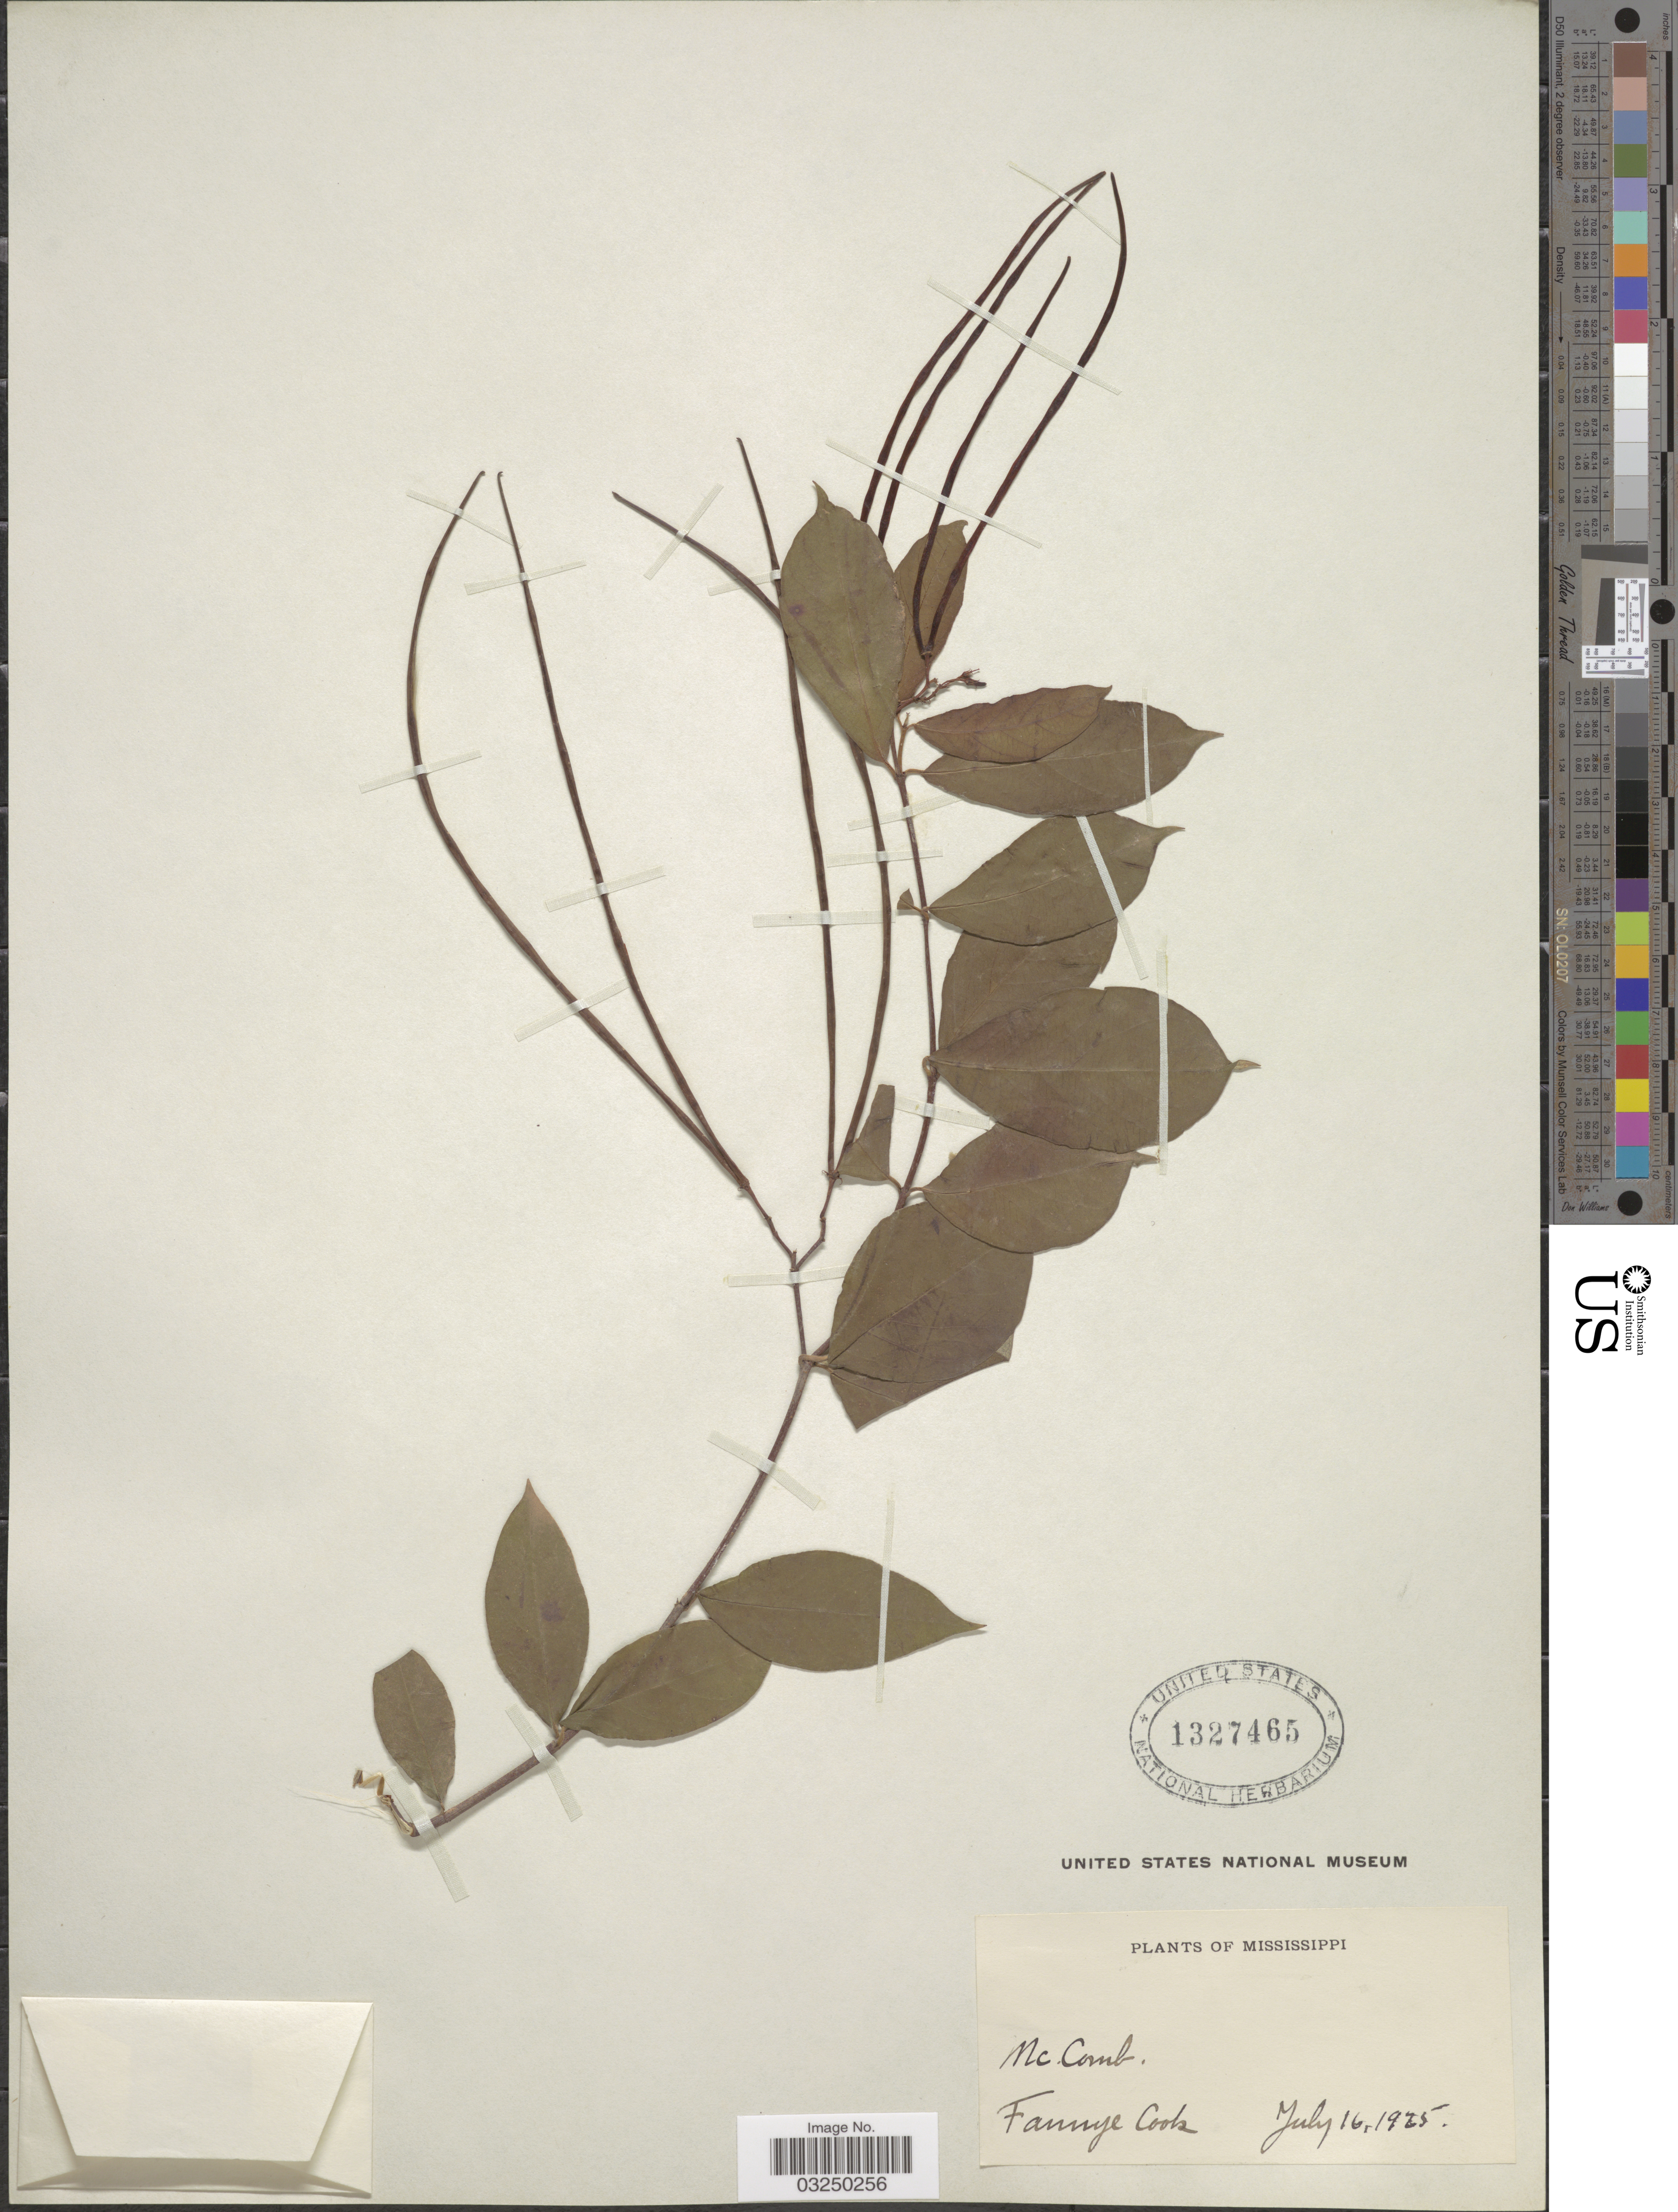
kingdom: Plantae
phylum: Tracheophyta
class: Magnoliopsida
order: Gentianales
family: Apocynaceae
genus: Apocynum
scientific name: Apocynum sp.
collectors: F. A. Cook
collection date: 1925-07-16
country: United States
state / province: Mississippi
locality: McComb.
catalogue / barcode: US 1327465